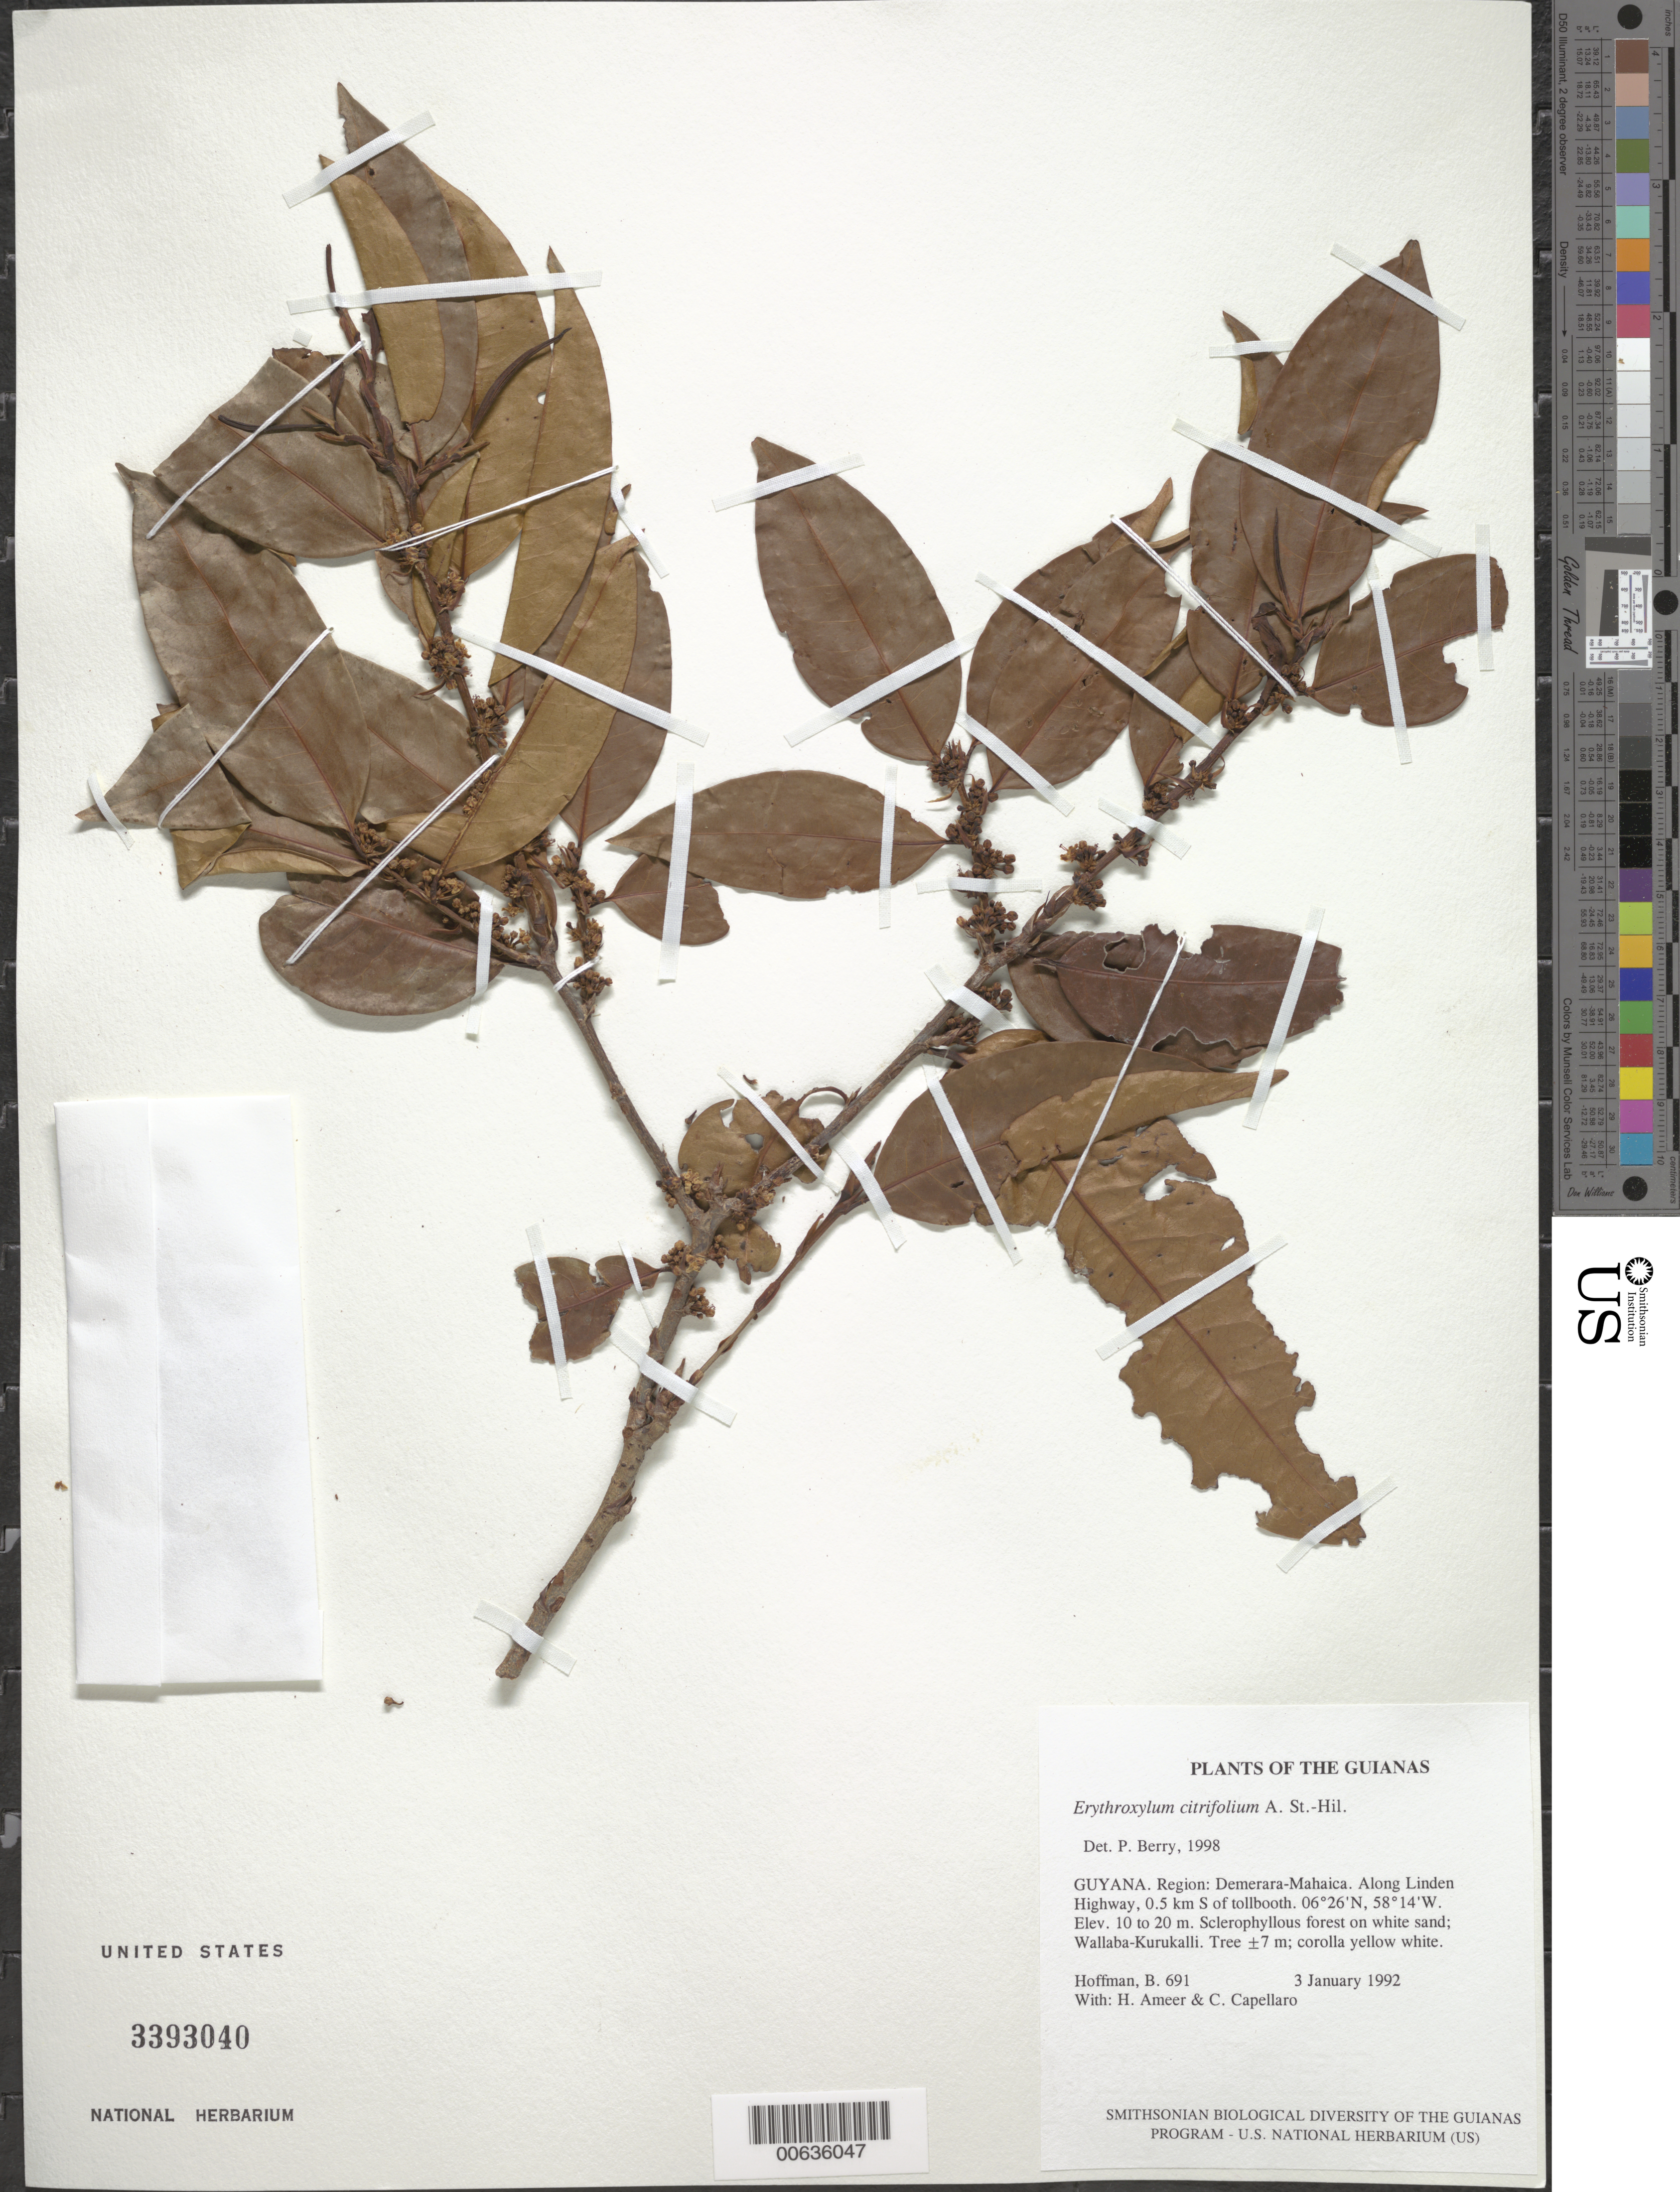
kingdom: Plantae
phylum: Tracheophyta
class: Magnoliopsida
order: Malpighiales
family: Erythroxylaceae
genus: Erythroxylum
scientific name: Erythroxylum citrifolium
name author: A. St.-Hil.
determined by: Berry, P. E., (WIS), University of Wisconsin - Madison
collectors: B. Hoffman, H. Ameer & C. Capellaro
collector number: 691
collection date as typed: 3 January 1992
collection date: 1992-01-03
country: Guyana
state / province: Demerara-Mahaica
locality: Along Linden Highway, 0.5 km S of tollbooth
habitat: Sclerophyllous forest on white sand; Wallaba-Kurukalli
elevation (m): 10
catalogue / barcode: US 3393040